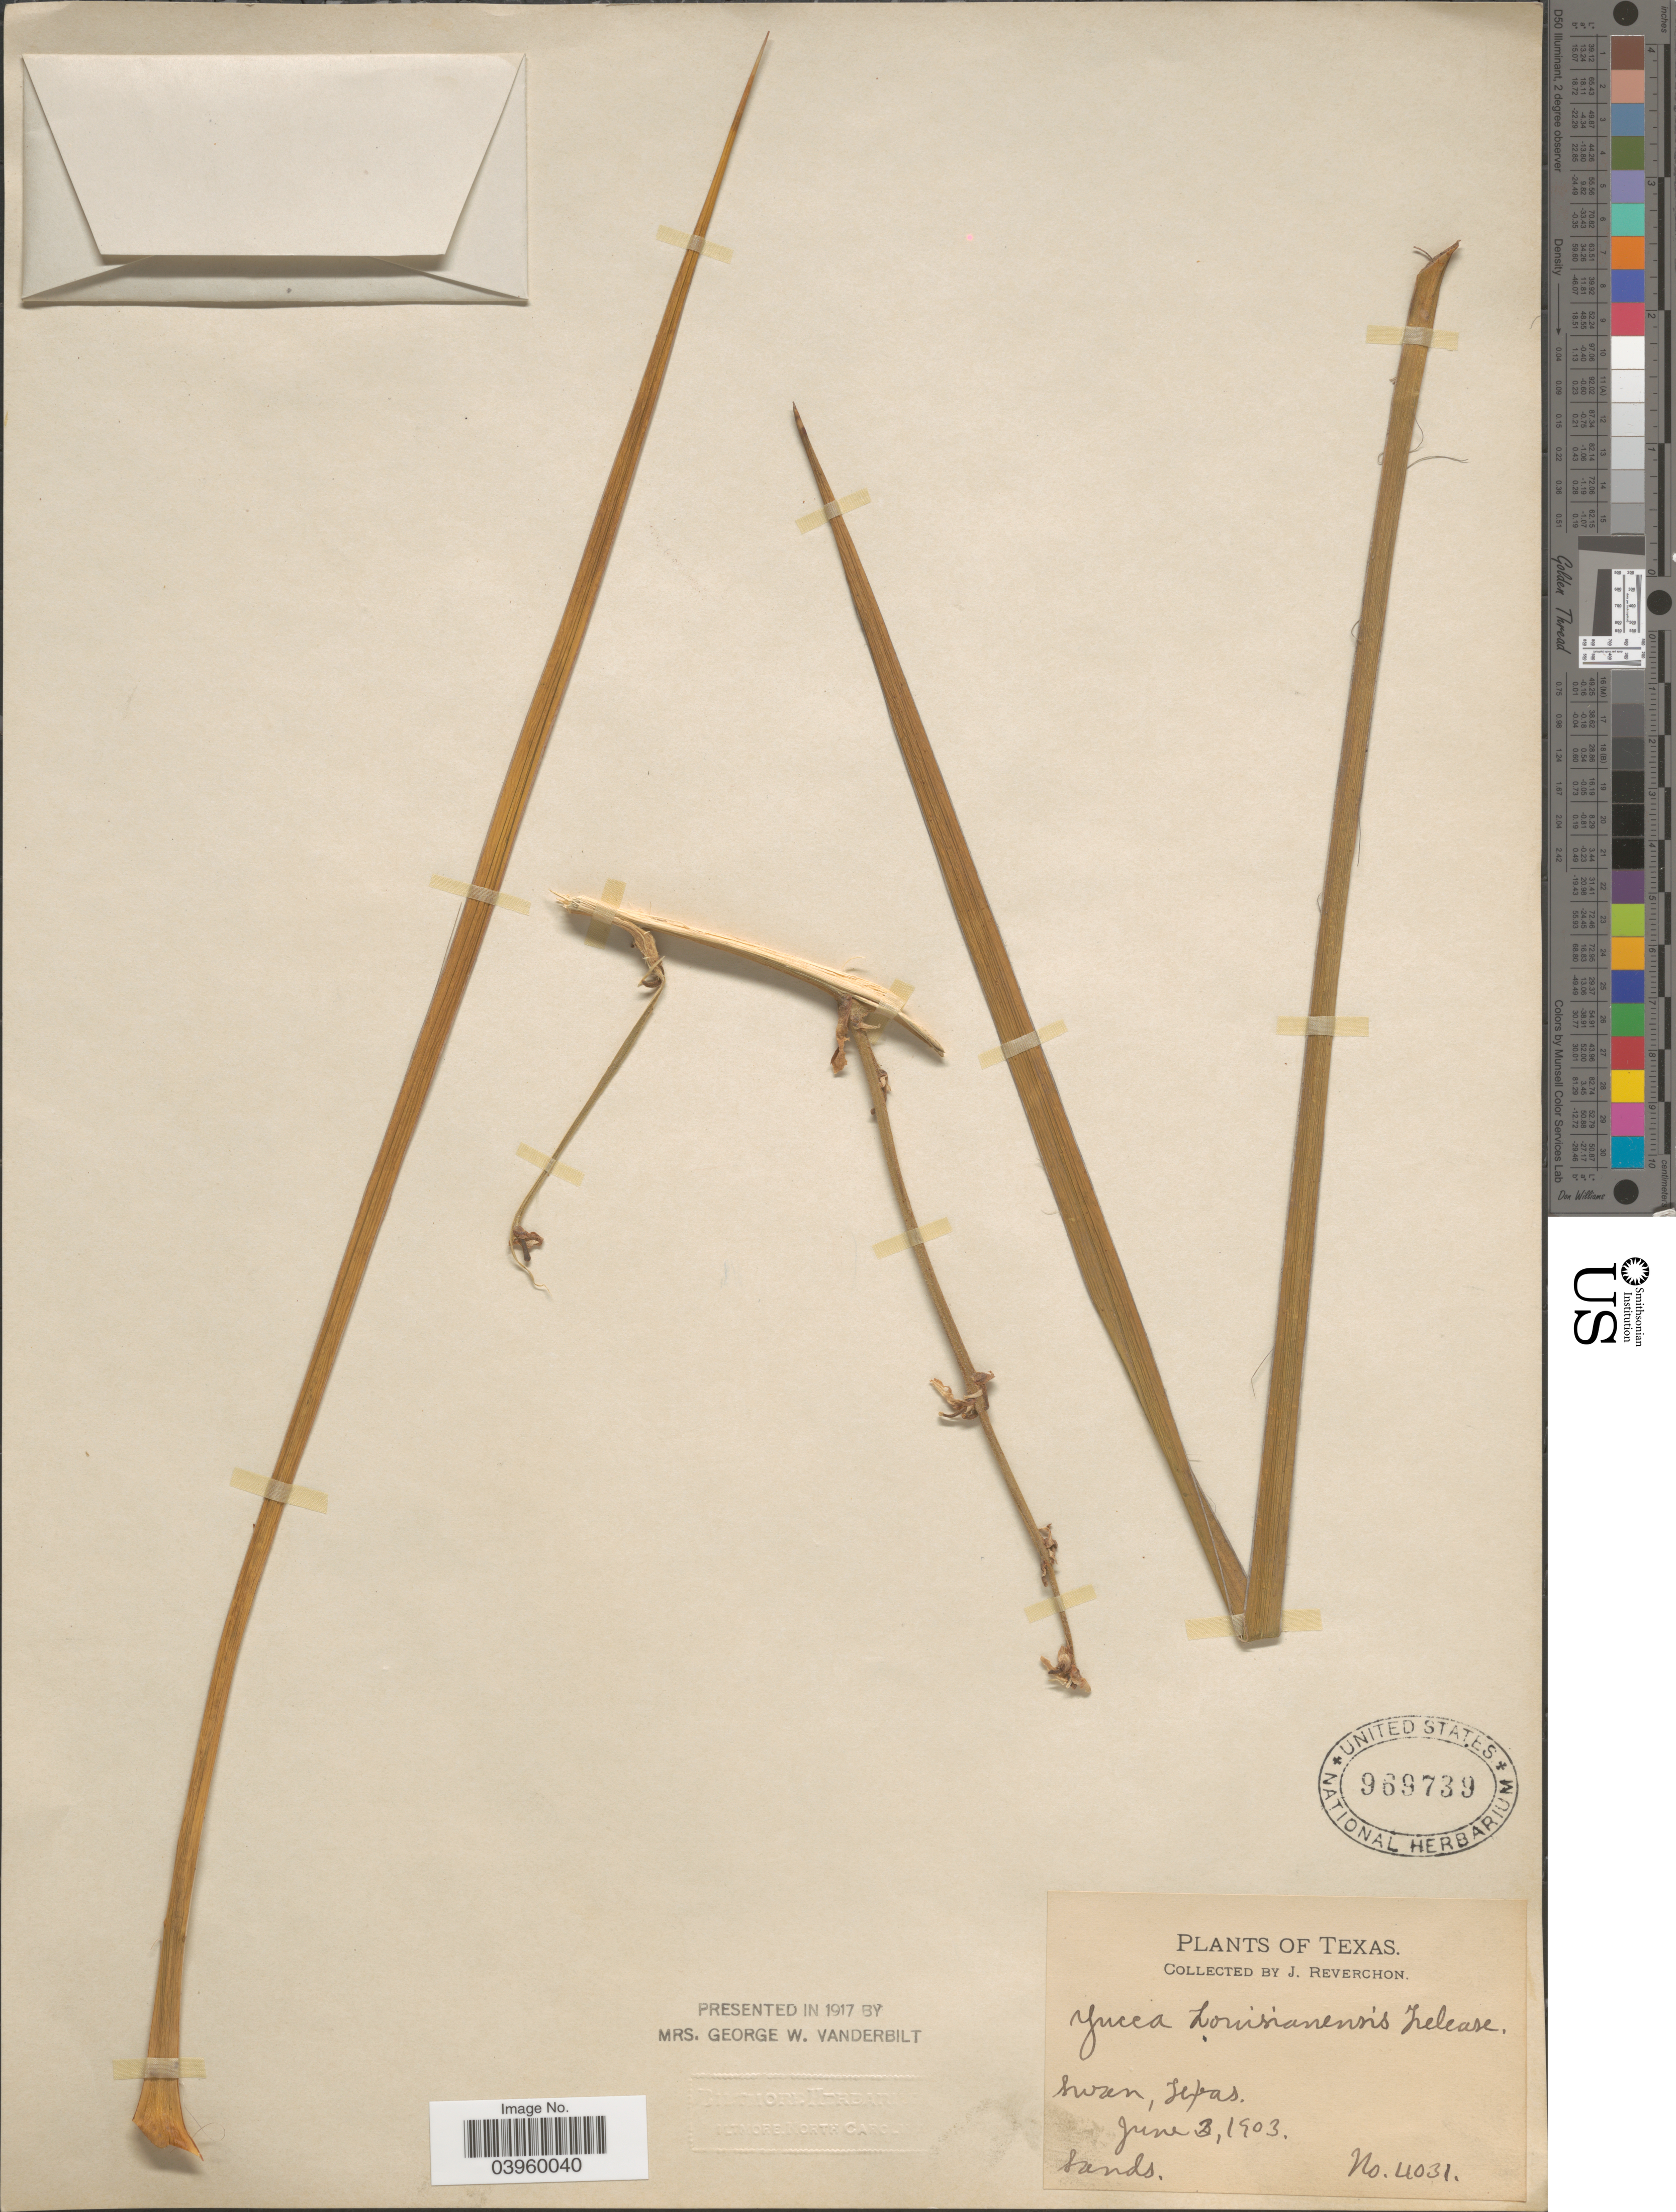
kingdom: Plantae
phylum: Tracheophyta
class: Liliopsida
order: Asparagales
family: Asparagaceae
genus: Yucca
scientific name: Yucca louisianensis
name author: Trel.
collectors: J. Reverchon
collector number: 4031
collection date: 1903-06-03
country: United States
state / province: Texas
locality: Swan.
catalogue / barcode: US 969739